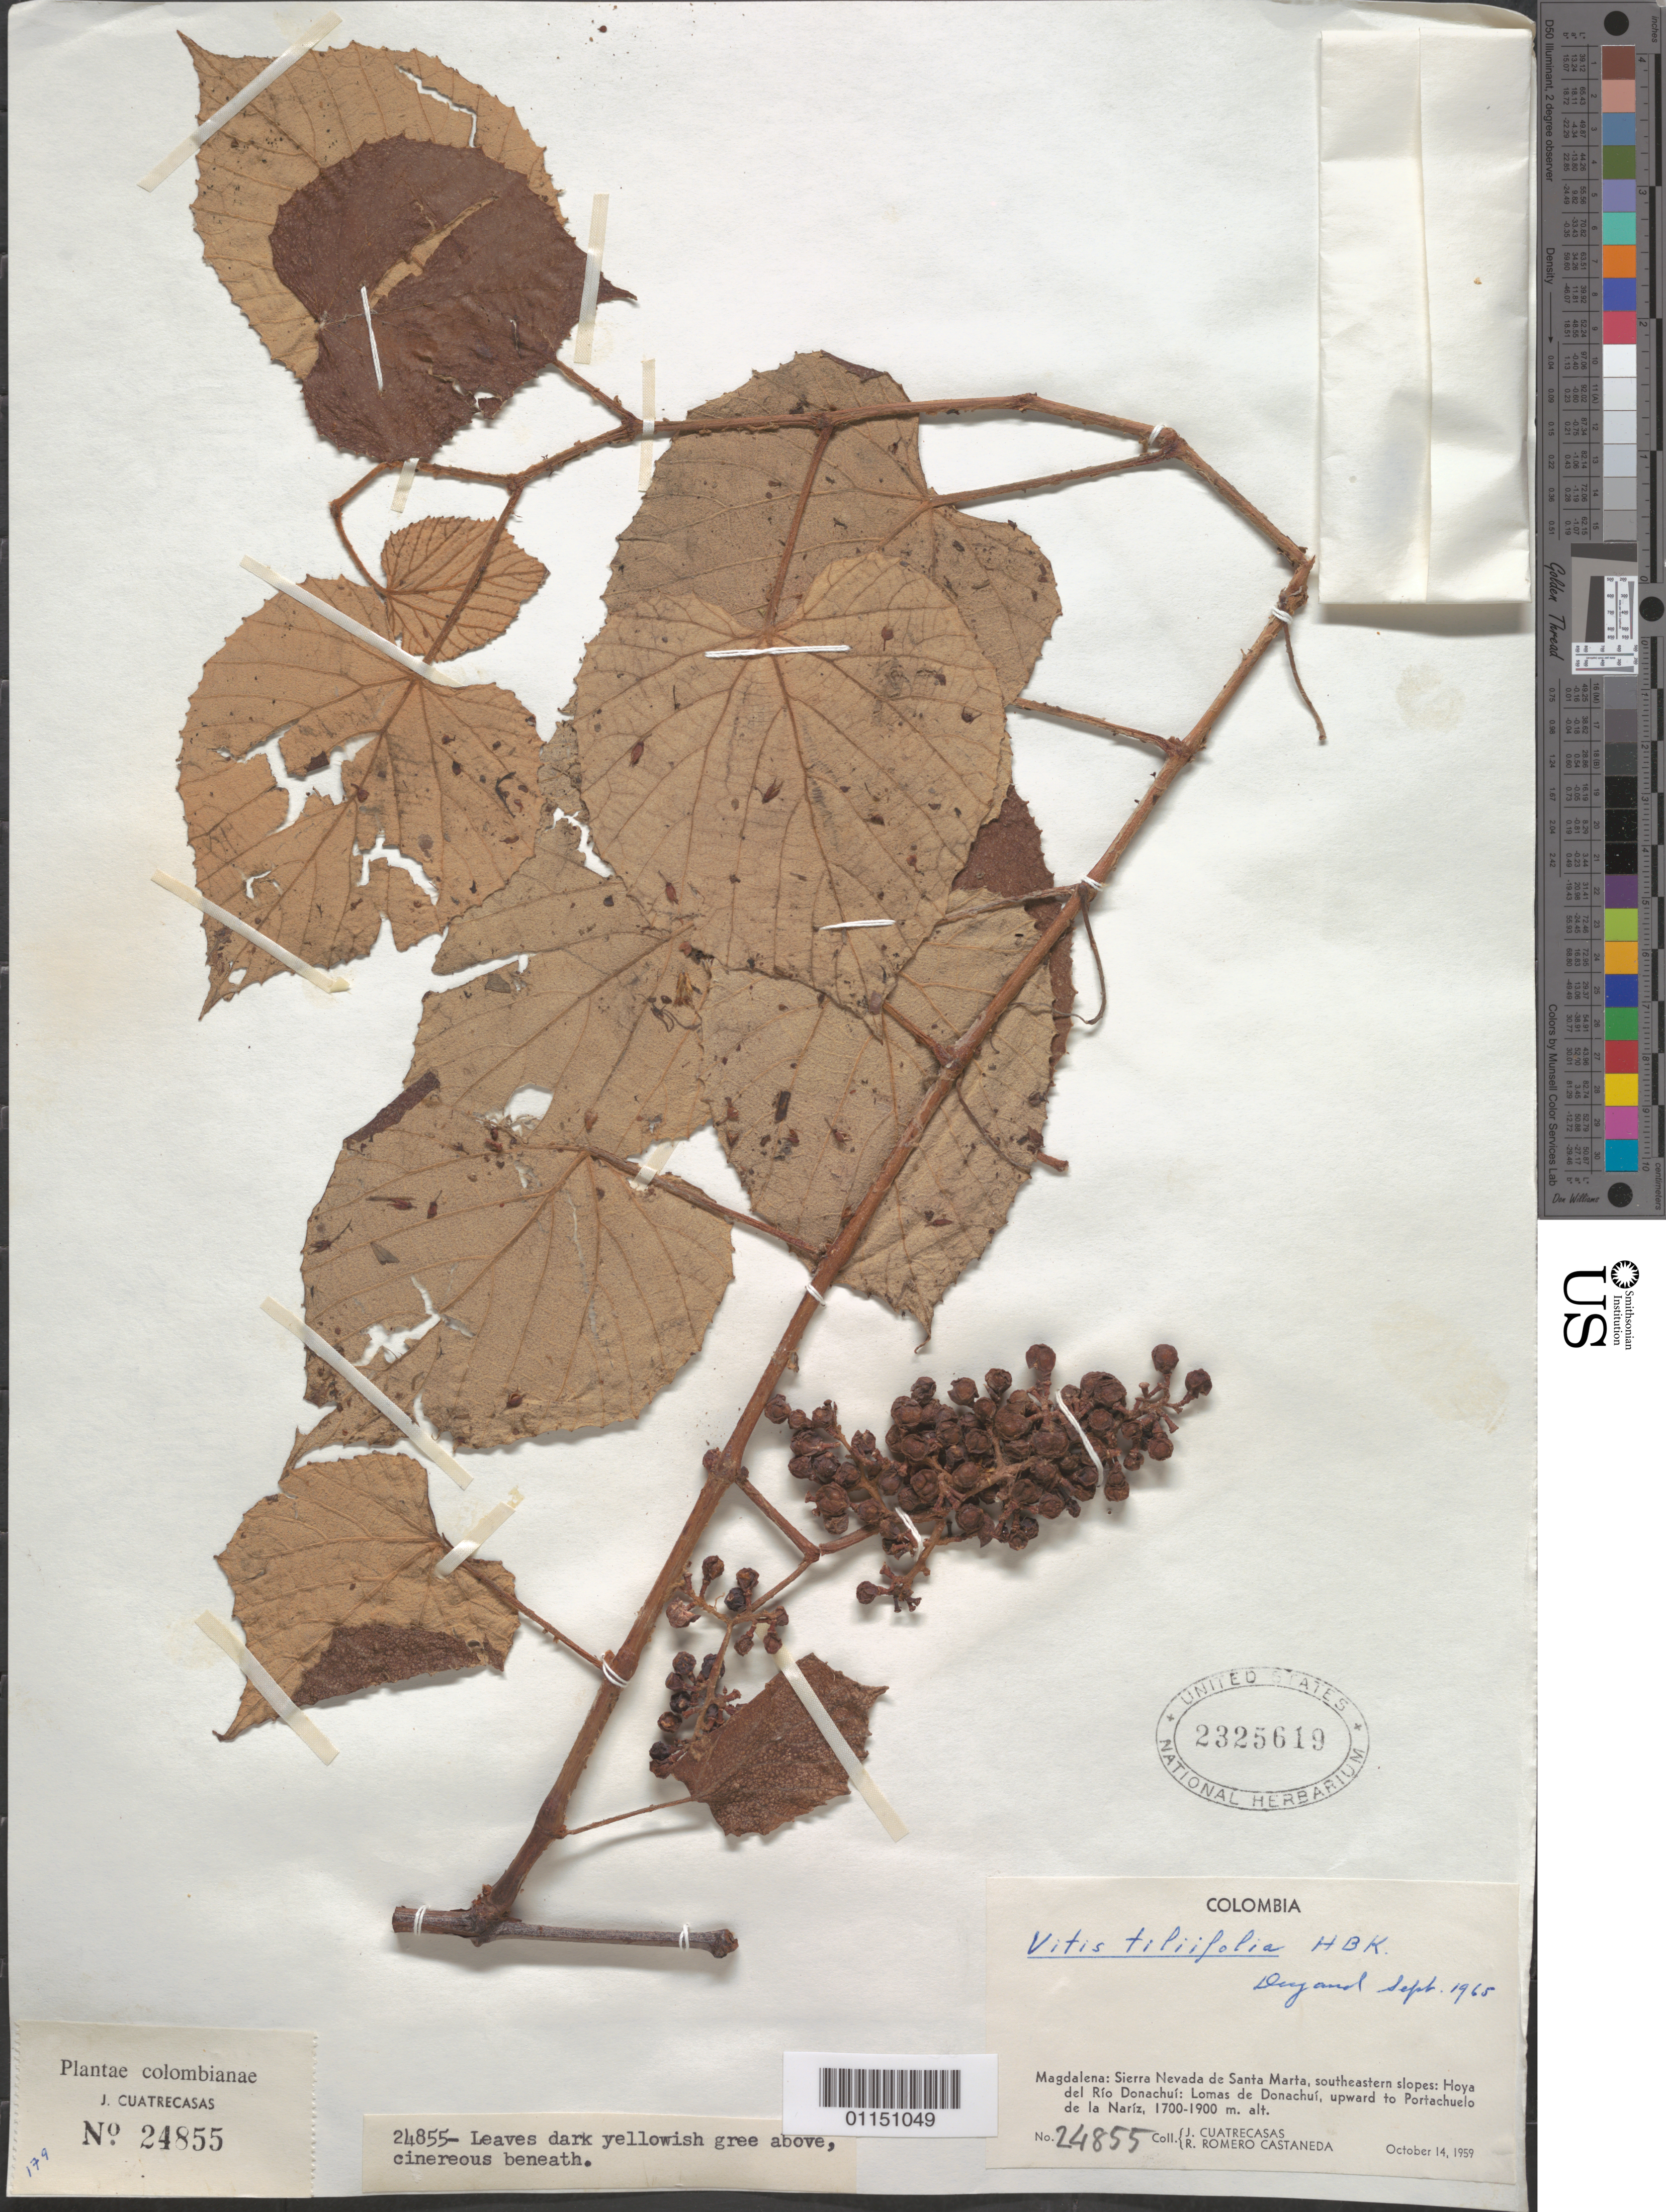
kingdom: Plantae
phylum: Tracheophyta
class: Magnoliopsida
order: Vitales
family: Vitaceae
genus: Vitis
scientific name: Vitis tiliaefolia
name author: Willd.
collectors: J. Cuatrecasas & R. Romero Castañeda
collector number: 24855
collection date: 1959-10-14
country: Colombia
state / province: Magdalena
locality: Sierra Nevada de Santa Marta, S slopes: Hoya del Rio Donachui: Lomas de Donachui, upward to Portachuelo de la Nariz.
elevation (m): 1700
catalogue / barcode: US 2325619